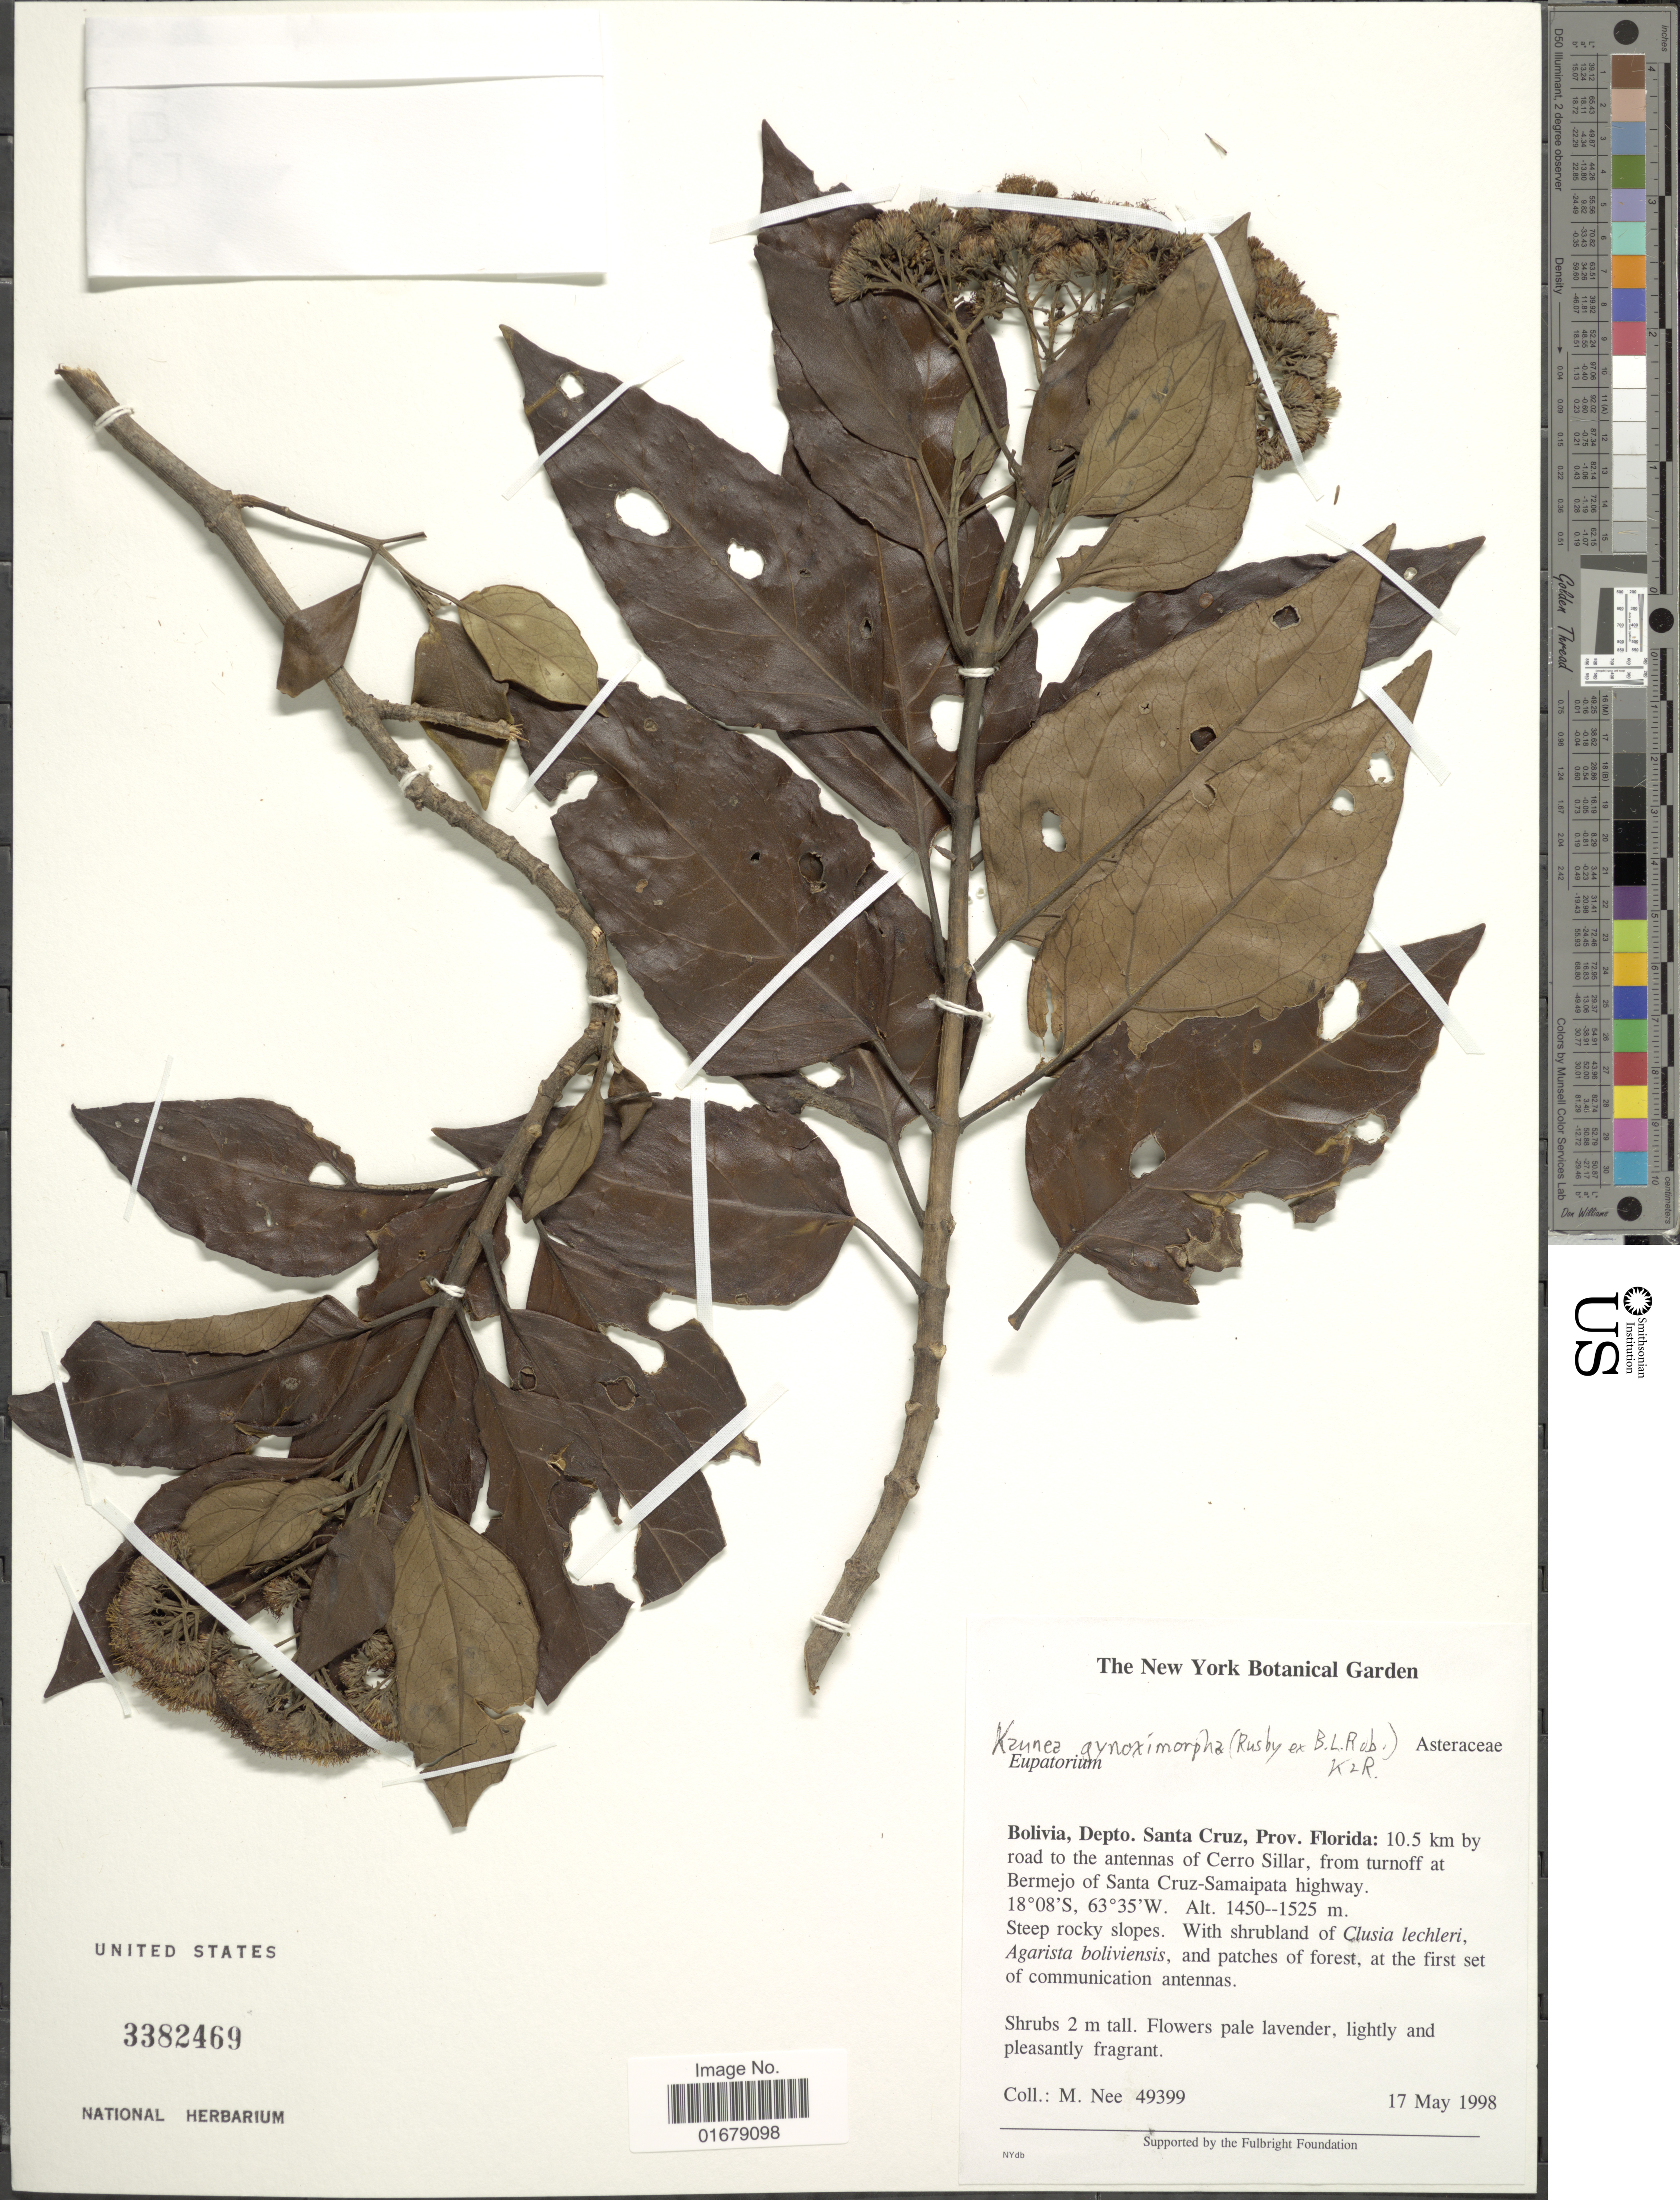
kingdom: Plantae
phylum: Tracheophyta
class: Magnoliopsida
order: Asterales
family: Asteraceae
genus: Kaunia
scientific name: Kaunia gynoximorpha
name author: (Rusby ex B.L. Rob.) R.M. King & H. Rob.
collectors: M. Nee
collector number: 49399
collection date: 1998-05-17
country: Bolivia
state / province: Santa Cruz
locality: Bolivia, Depto. Santa Cruz, Prov. Florida: 10.5 km by road to the antennas of Cerro Sillar, from turnoff at Bermejo of Santa Cruz-Samaipata highway.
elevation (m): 1450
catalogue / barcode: US 3382469